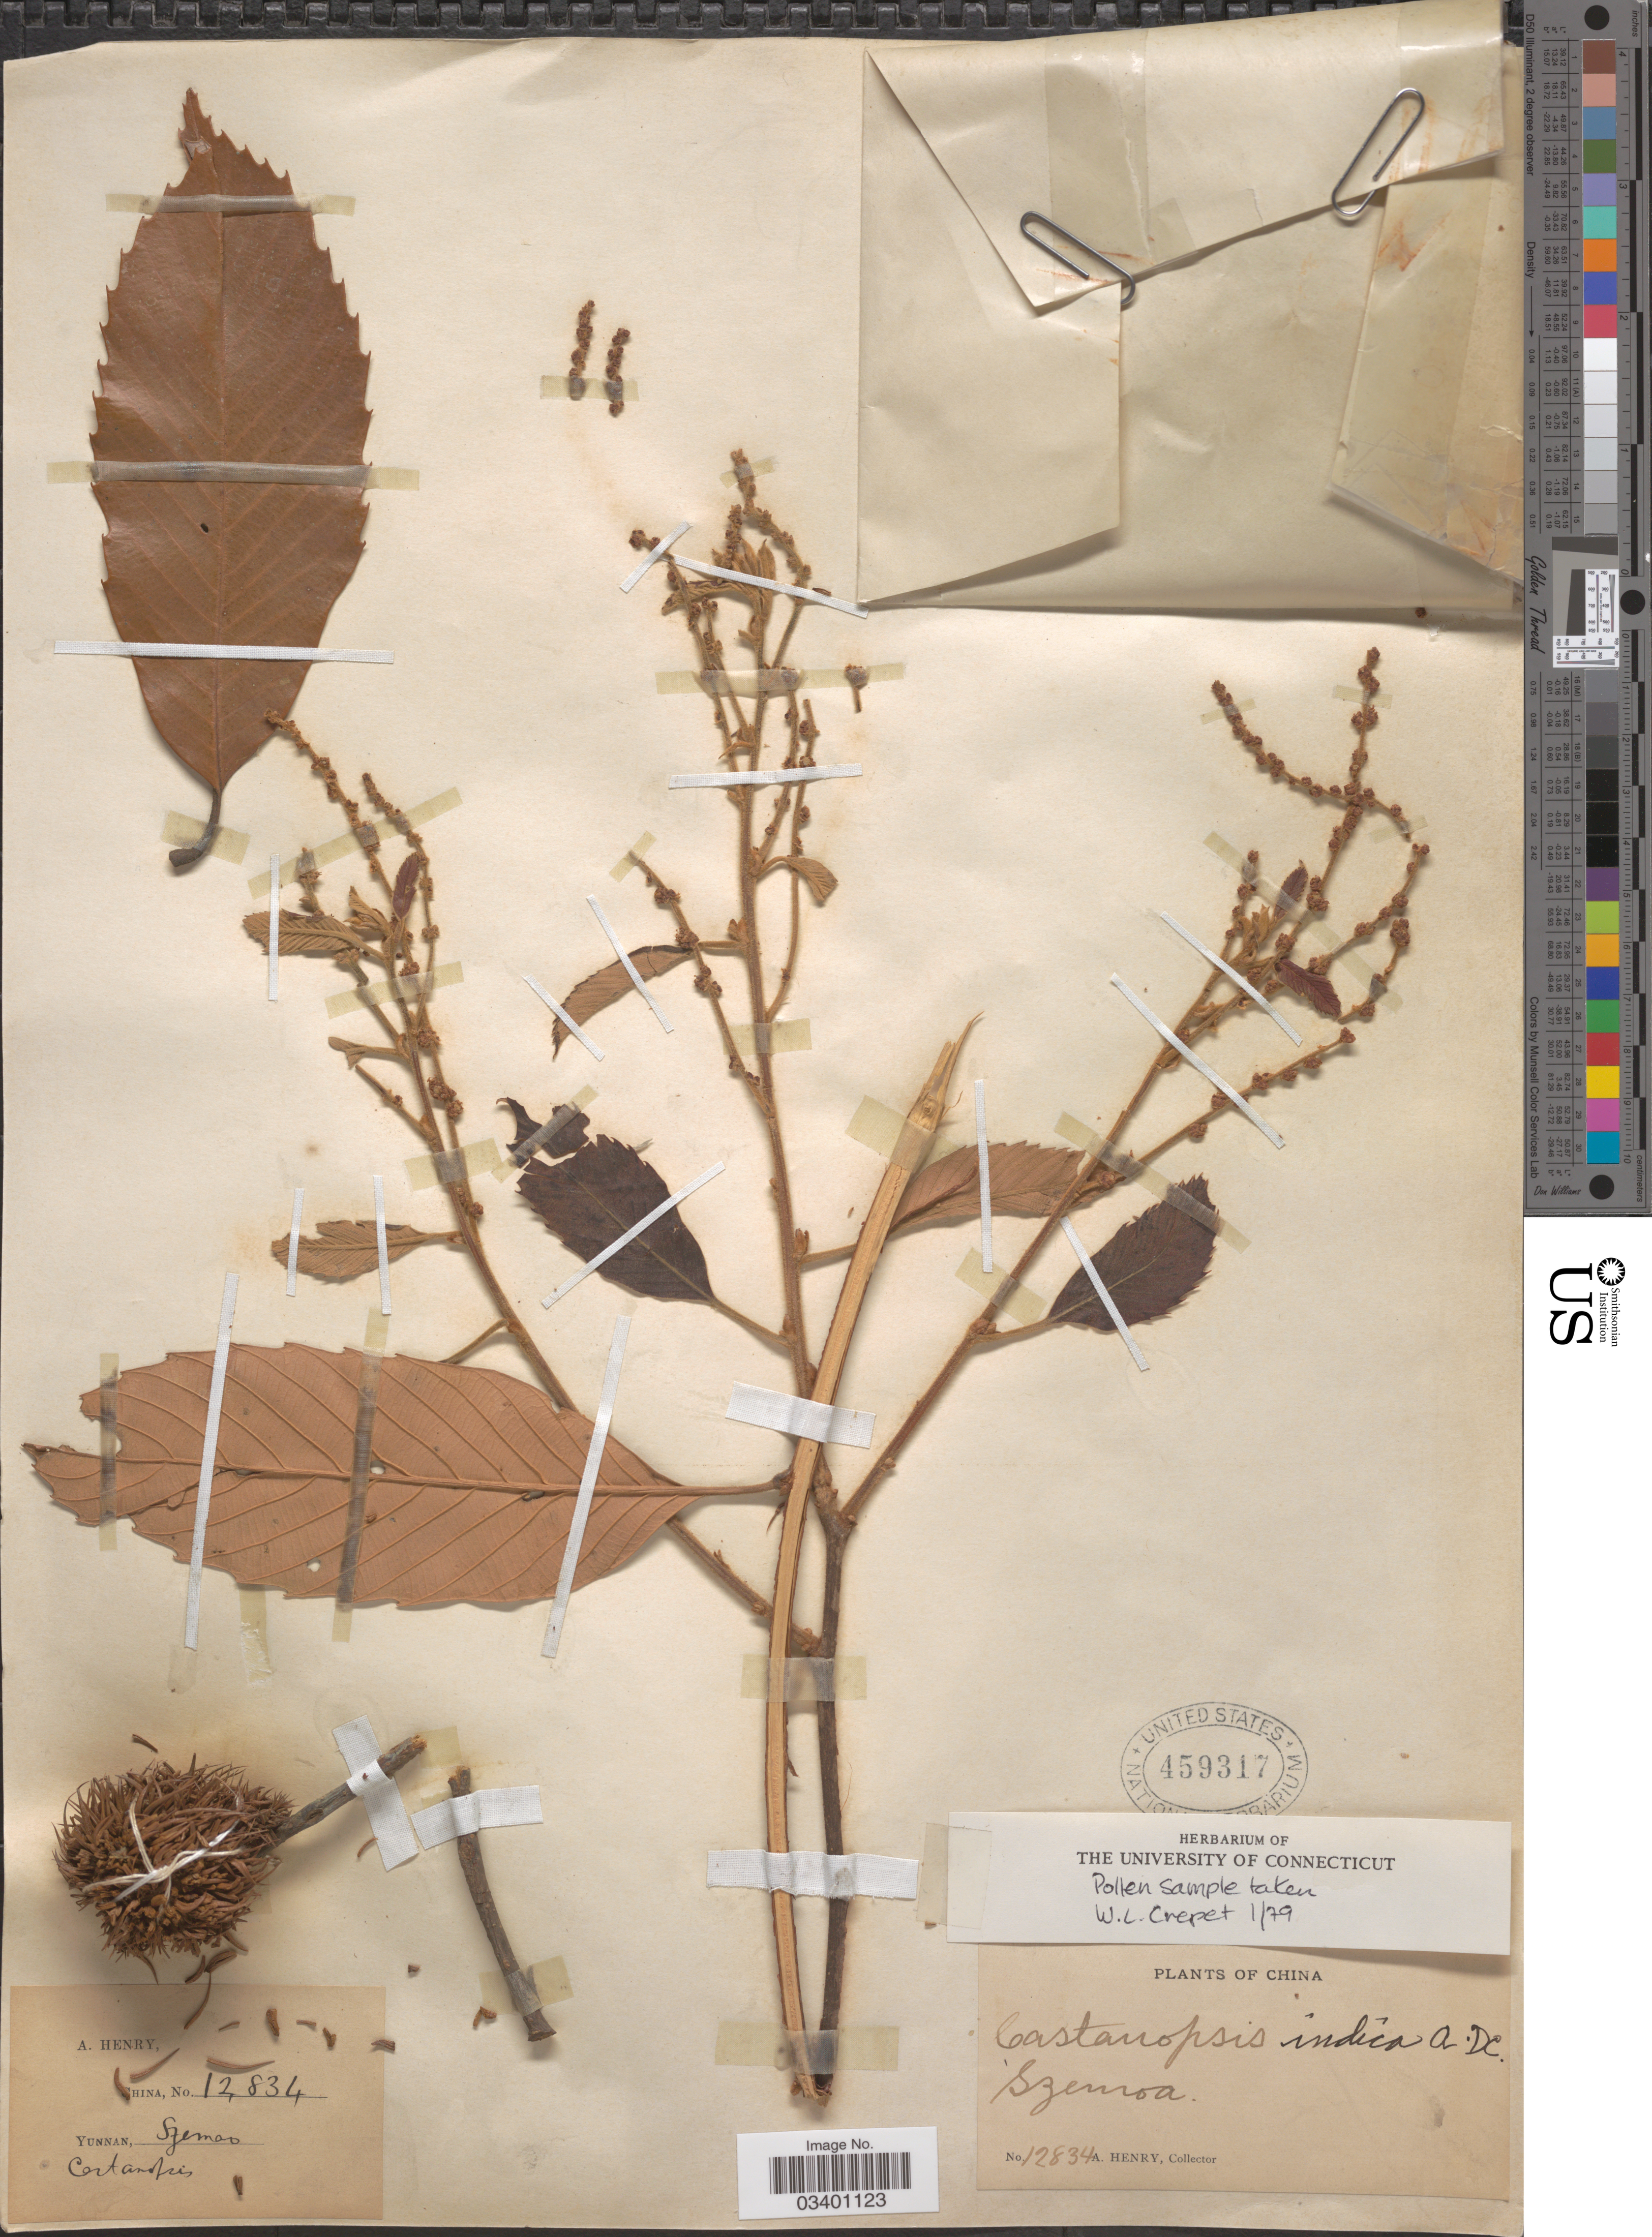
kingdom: Plantae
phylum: Tracheophyta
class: Magnoliopsida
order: Fagales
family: Fagaceae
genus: Castanopsis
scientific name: Castanopsis indica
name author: (Roxb.) A. DC.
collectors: A. Henry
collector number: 12834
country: China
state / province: Yunnan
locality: Szemao.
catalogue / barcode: US 459317